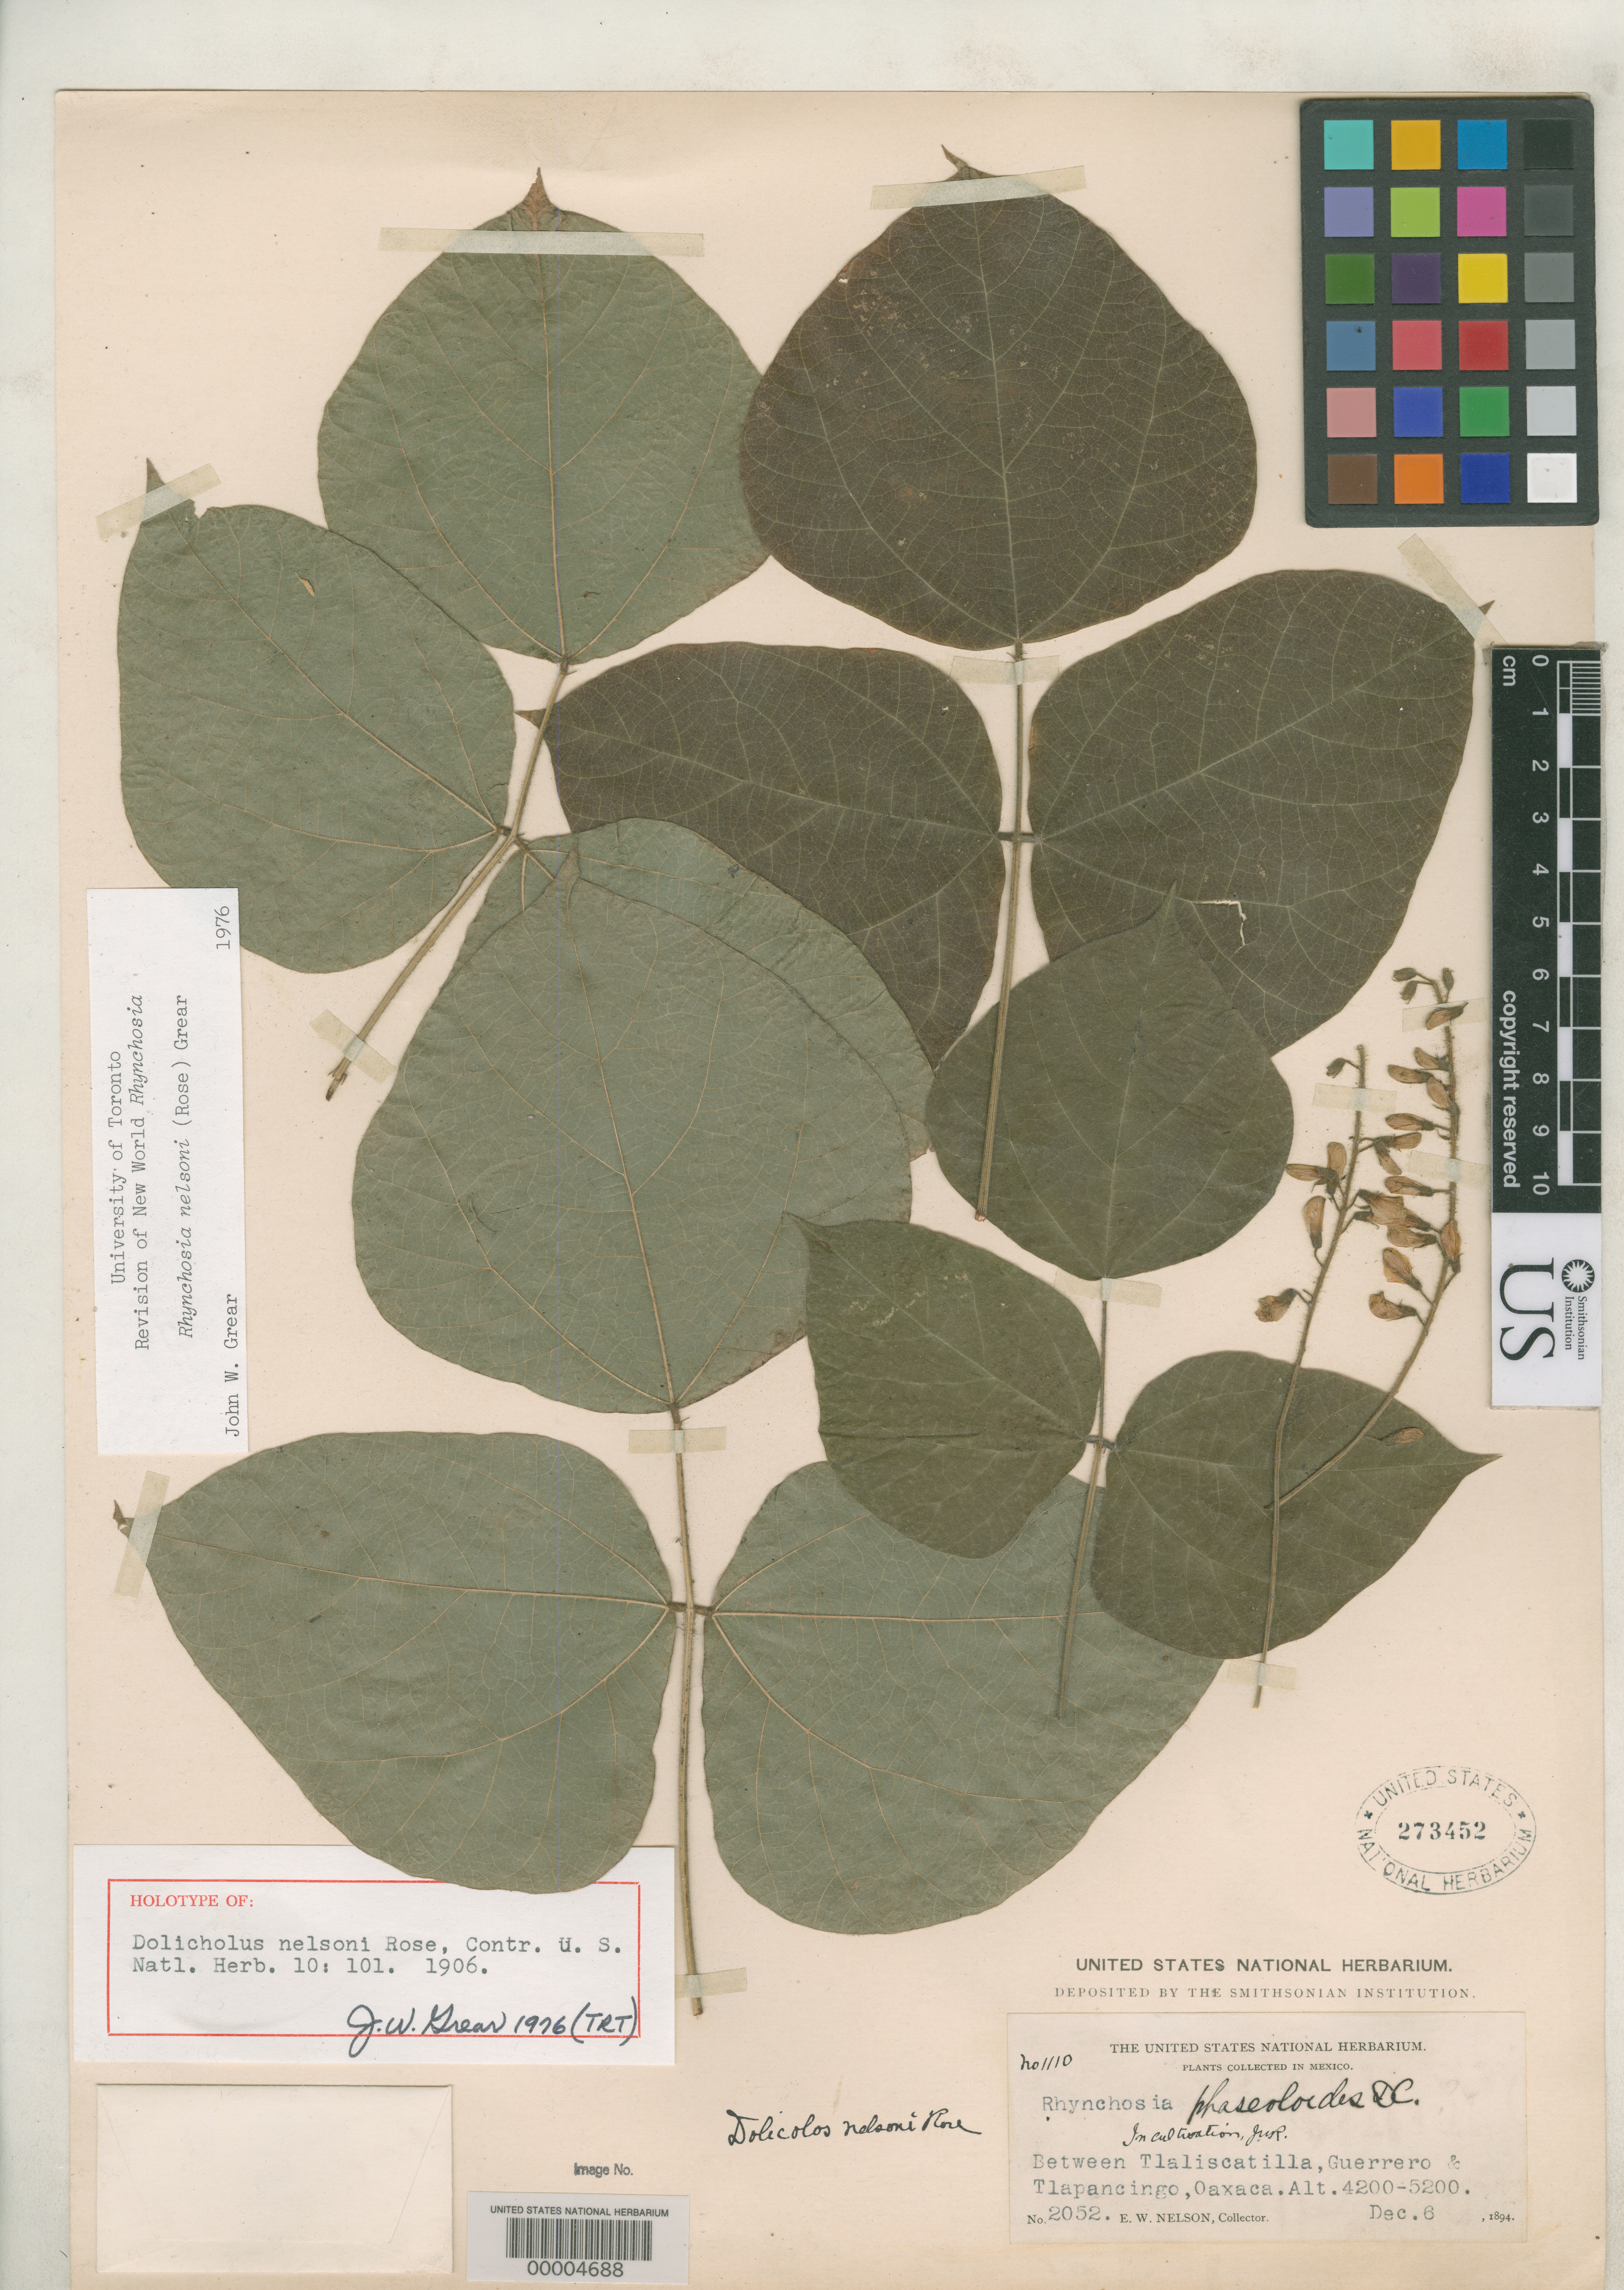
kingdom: Plantae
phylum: Tracheophyta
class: Magnoliopsida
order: Fabales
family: Fabaceae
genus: Dolicholus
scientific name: Dolicholus nelsonii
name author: Rose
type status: Holotype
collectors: E. W. Nelson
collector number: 2052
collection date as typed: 06 Dec 1894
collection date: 1894-12-06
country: Mexico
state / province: Guerrero / Oaxaca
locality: Between Tlaliscatilla, Guerrero & Tlapancingo, Oaxaca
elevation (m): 1280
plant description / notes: This sheet explicitly designated by sheet number (USNH 273452) as "type" in protologue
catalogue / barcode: US 273452